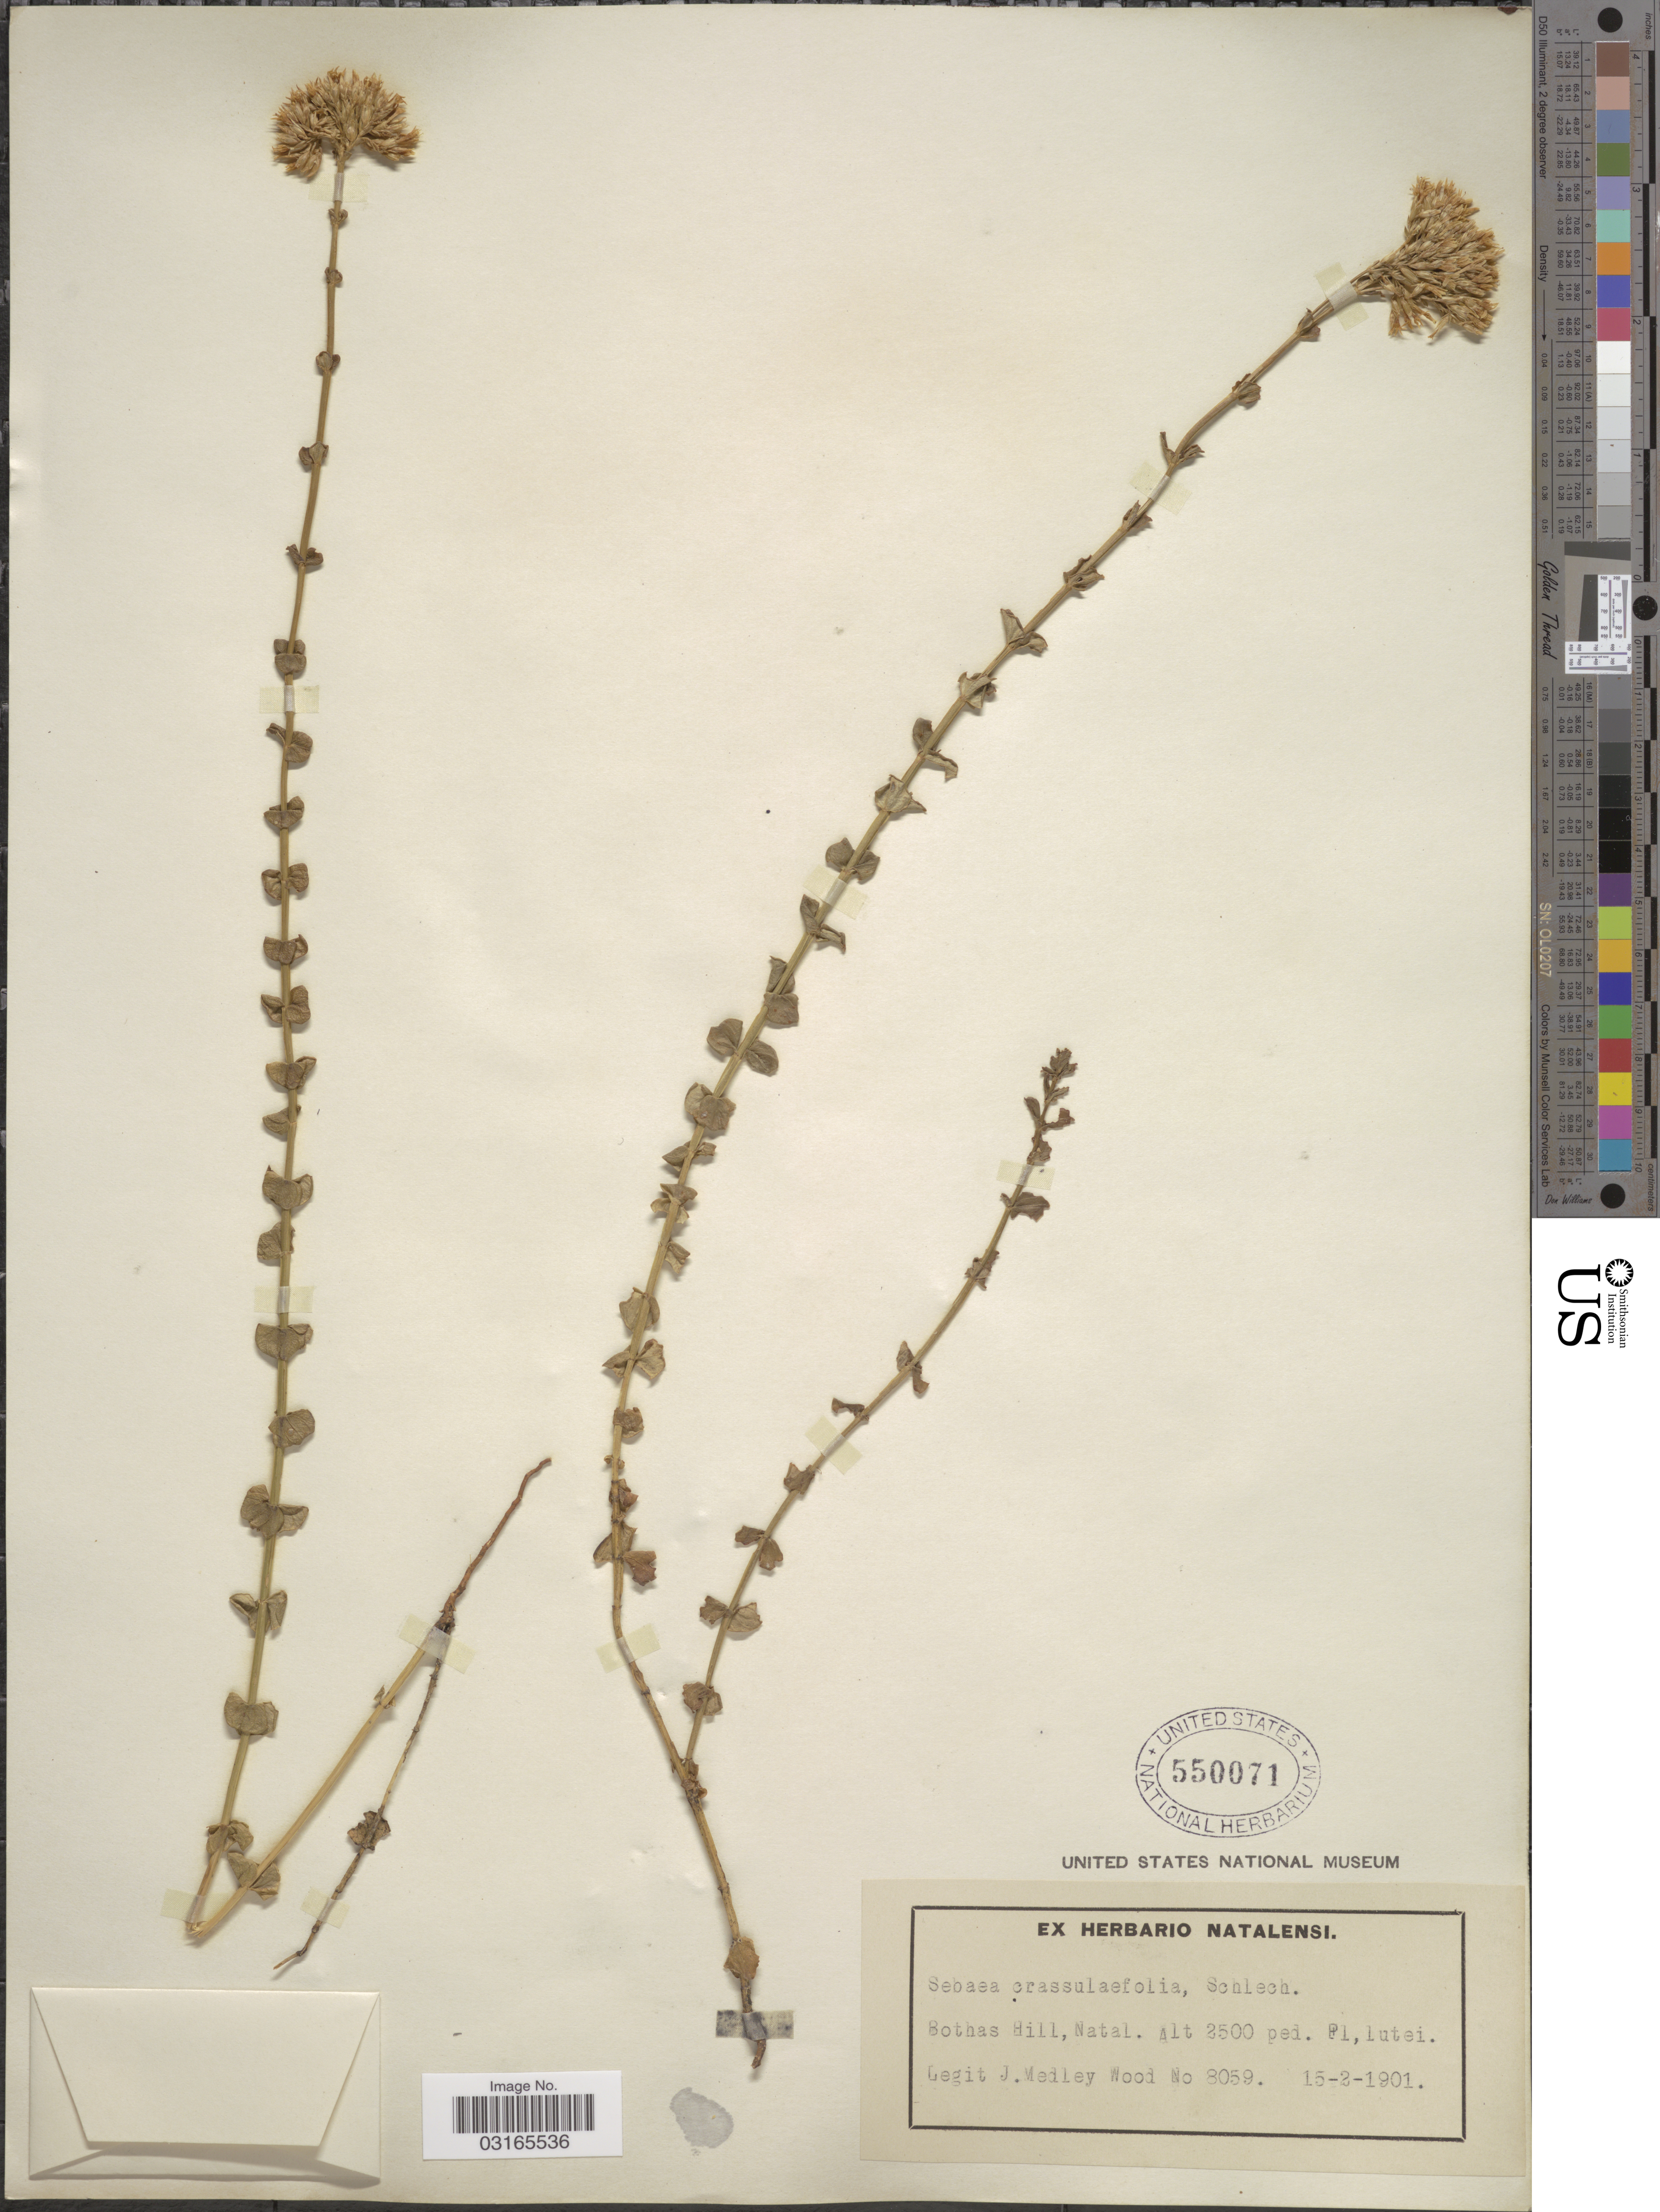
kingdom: Plantae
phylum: Tracheophyta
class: Magnoliopsida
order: Gentianales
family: Gentianaceae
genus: Sebaea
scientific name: Sebaea crassulifolia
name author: Cham. & Schltdl.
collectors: J. M. Wood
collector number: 8059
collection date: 1901-02-15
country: South Africa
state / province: KwaZulu-Natal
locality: Bothas Hill, Natal.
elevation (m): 762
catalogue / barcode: US 550071